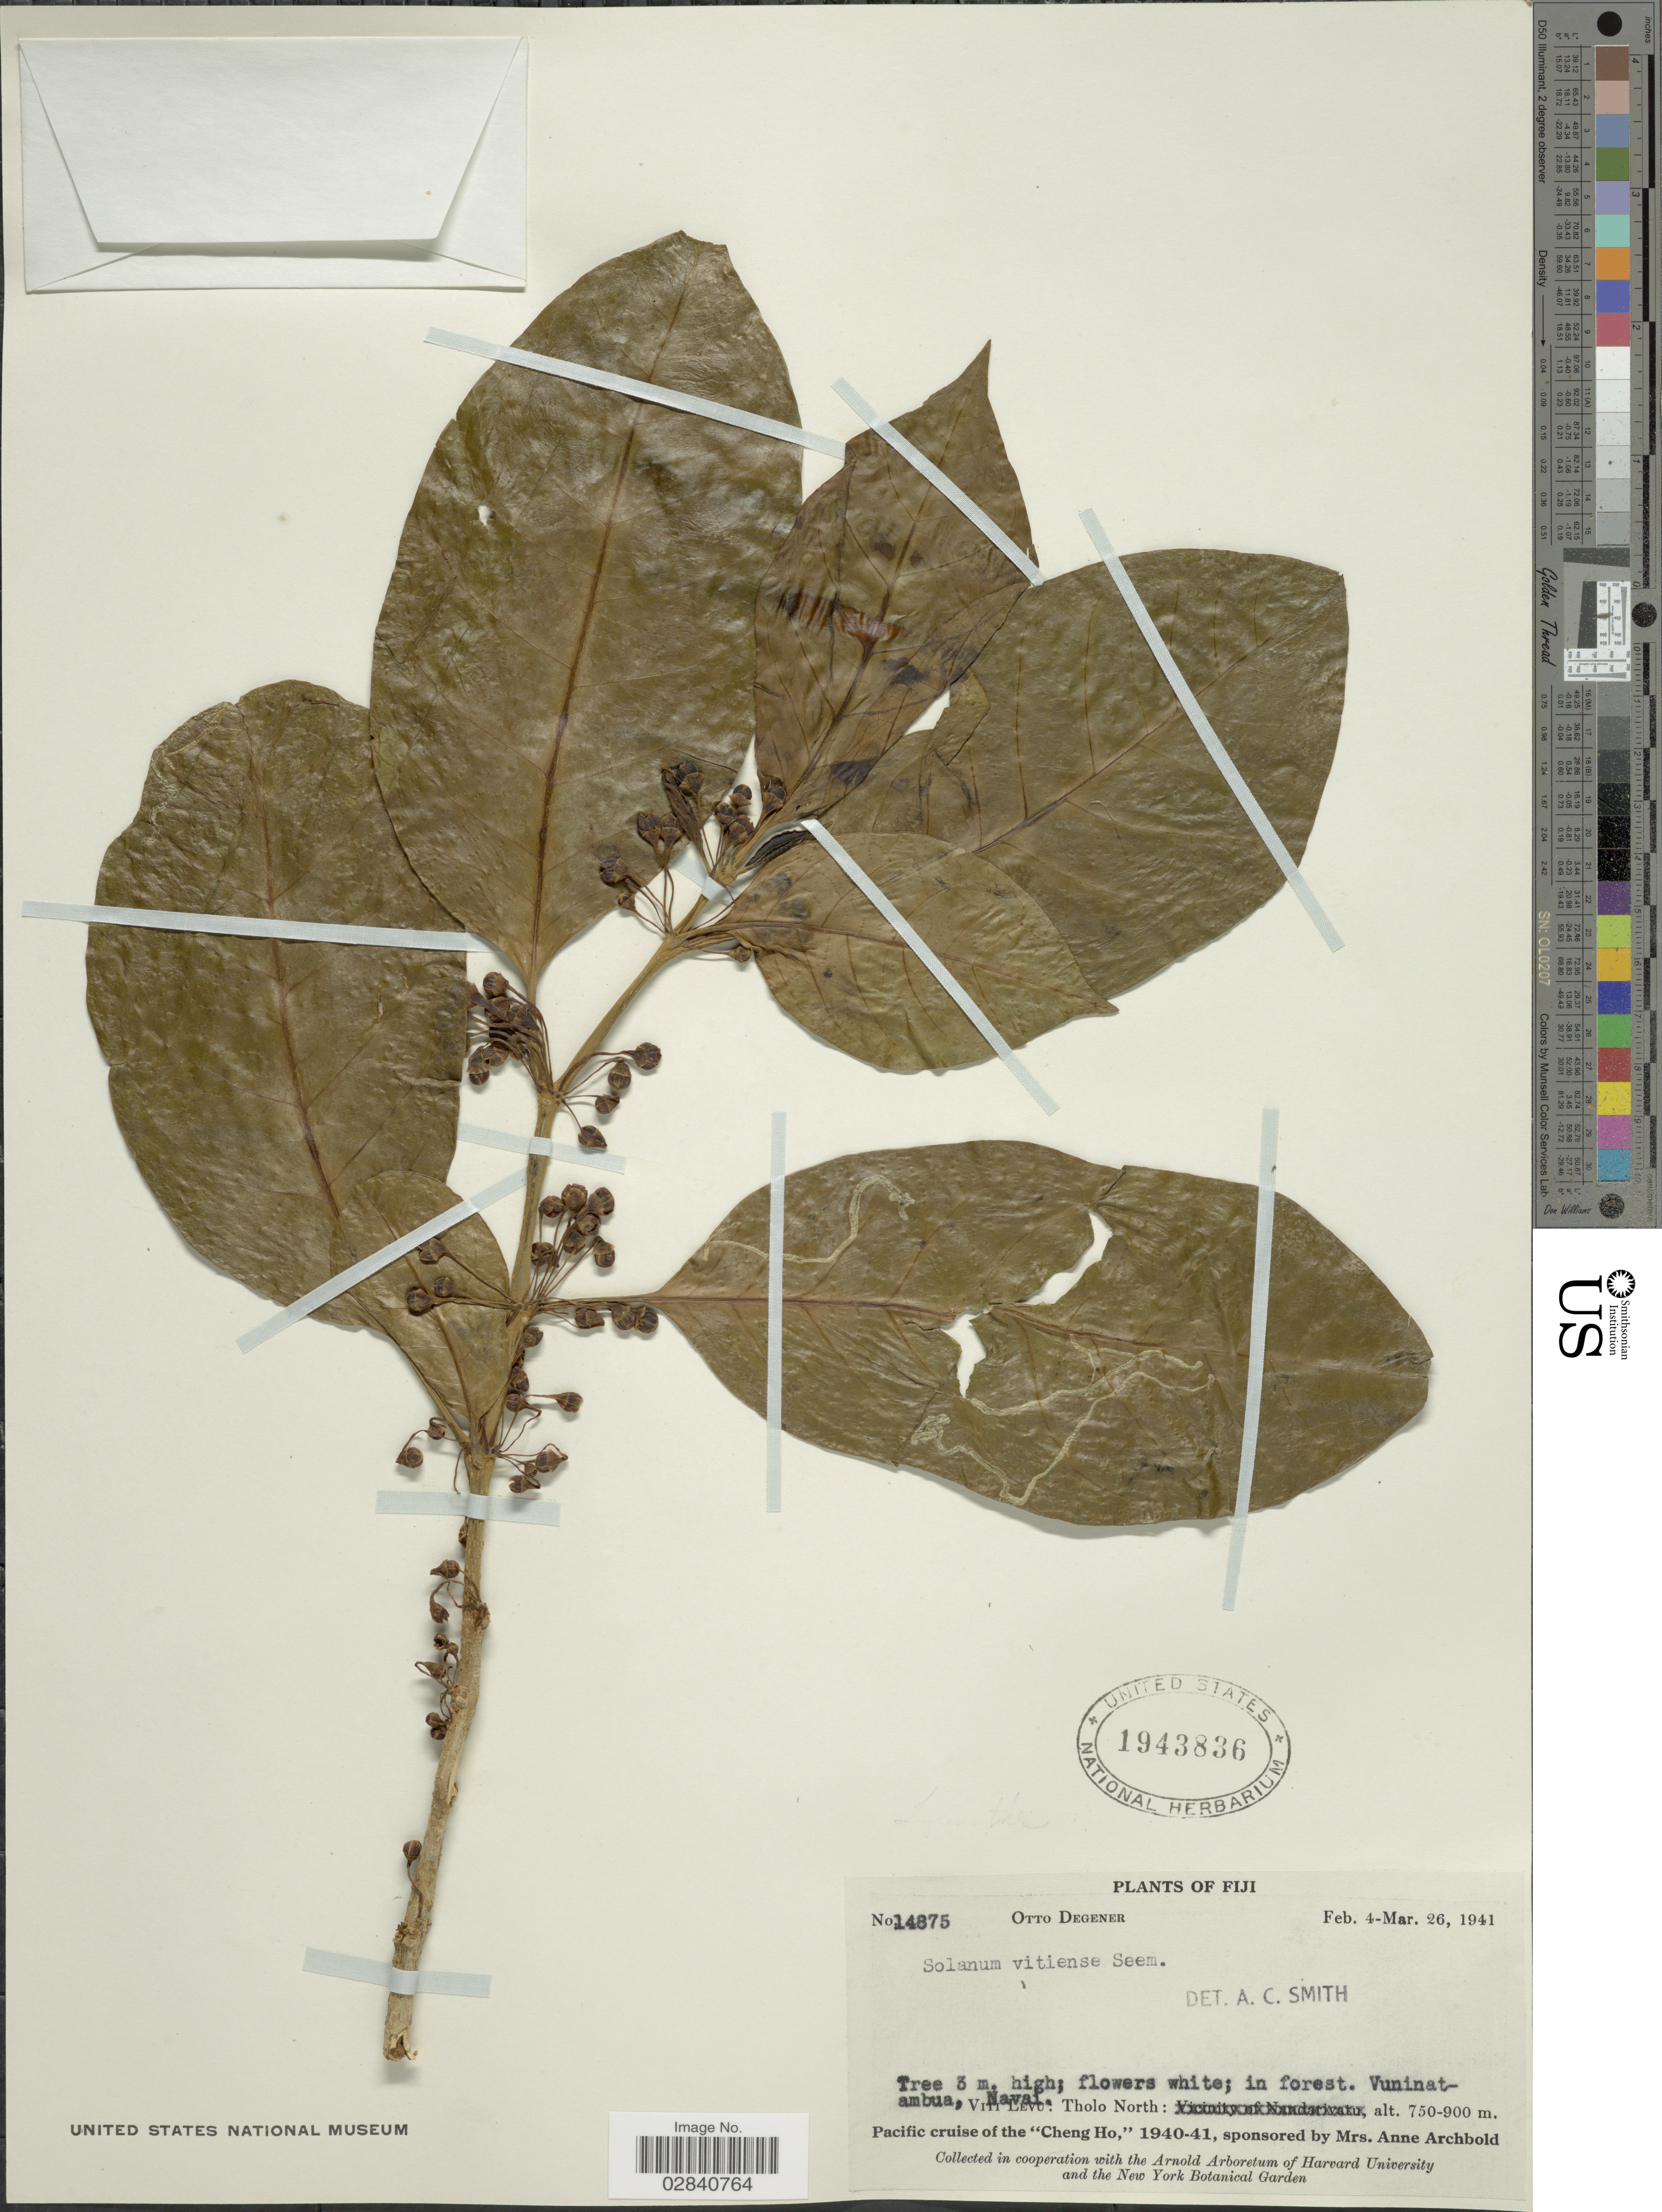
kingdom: Plantae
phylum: Tracheophyta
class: Magnoliopsida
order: Solanales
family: Solanaceae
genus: Lycianthes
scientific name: Lycianthes vitiensis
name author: (Seem.) A.R. Bean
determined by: Knapp, S. D.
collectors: O. Degener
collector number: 14875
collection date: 1941-02-04/1941-03-26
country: Fiji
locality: Vuninat-ambua, Naval. Viti Levu: Tholo North.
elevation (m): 750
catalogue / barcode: US 1943836